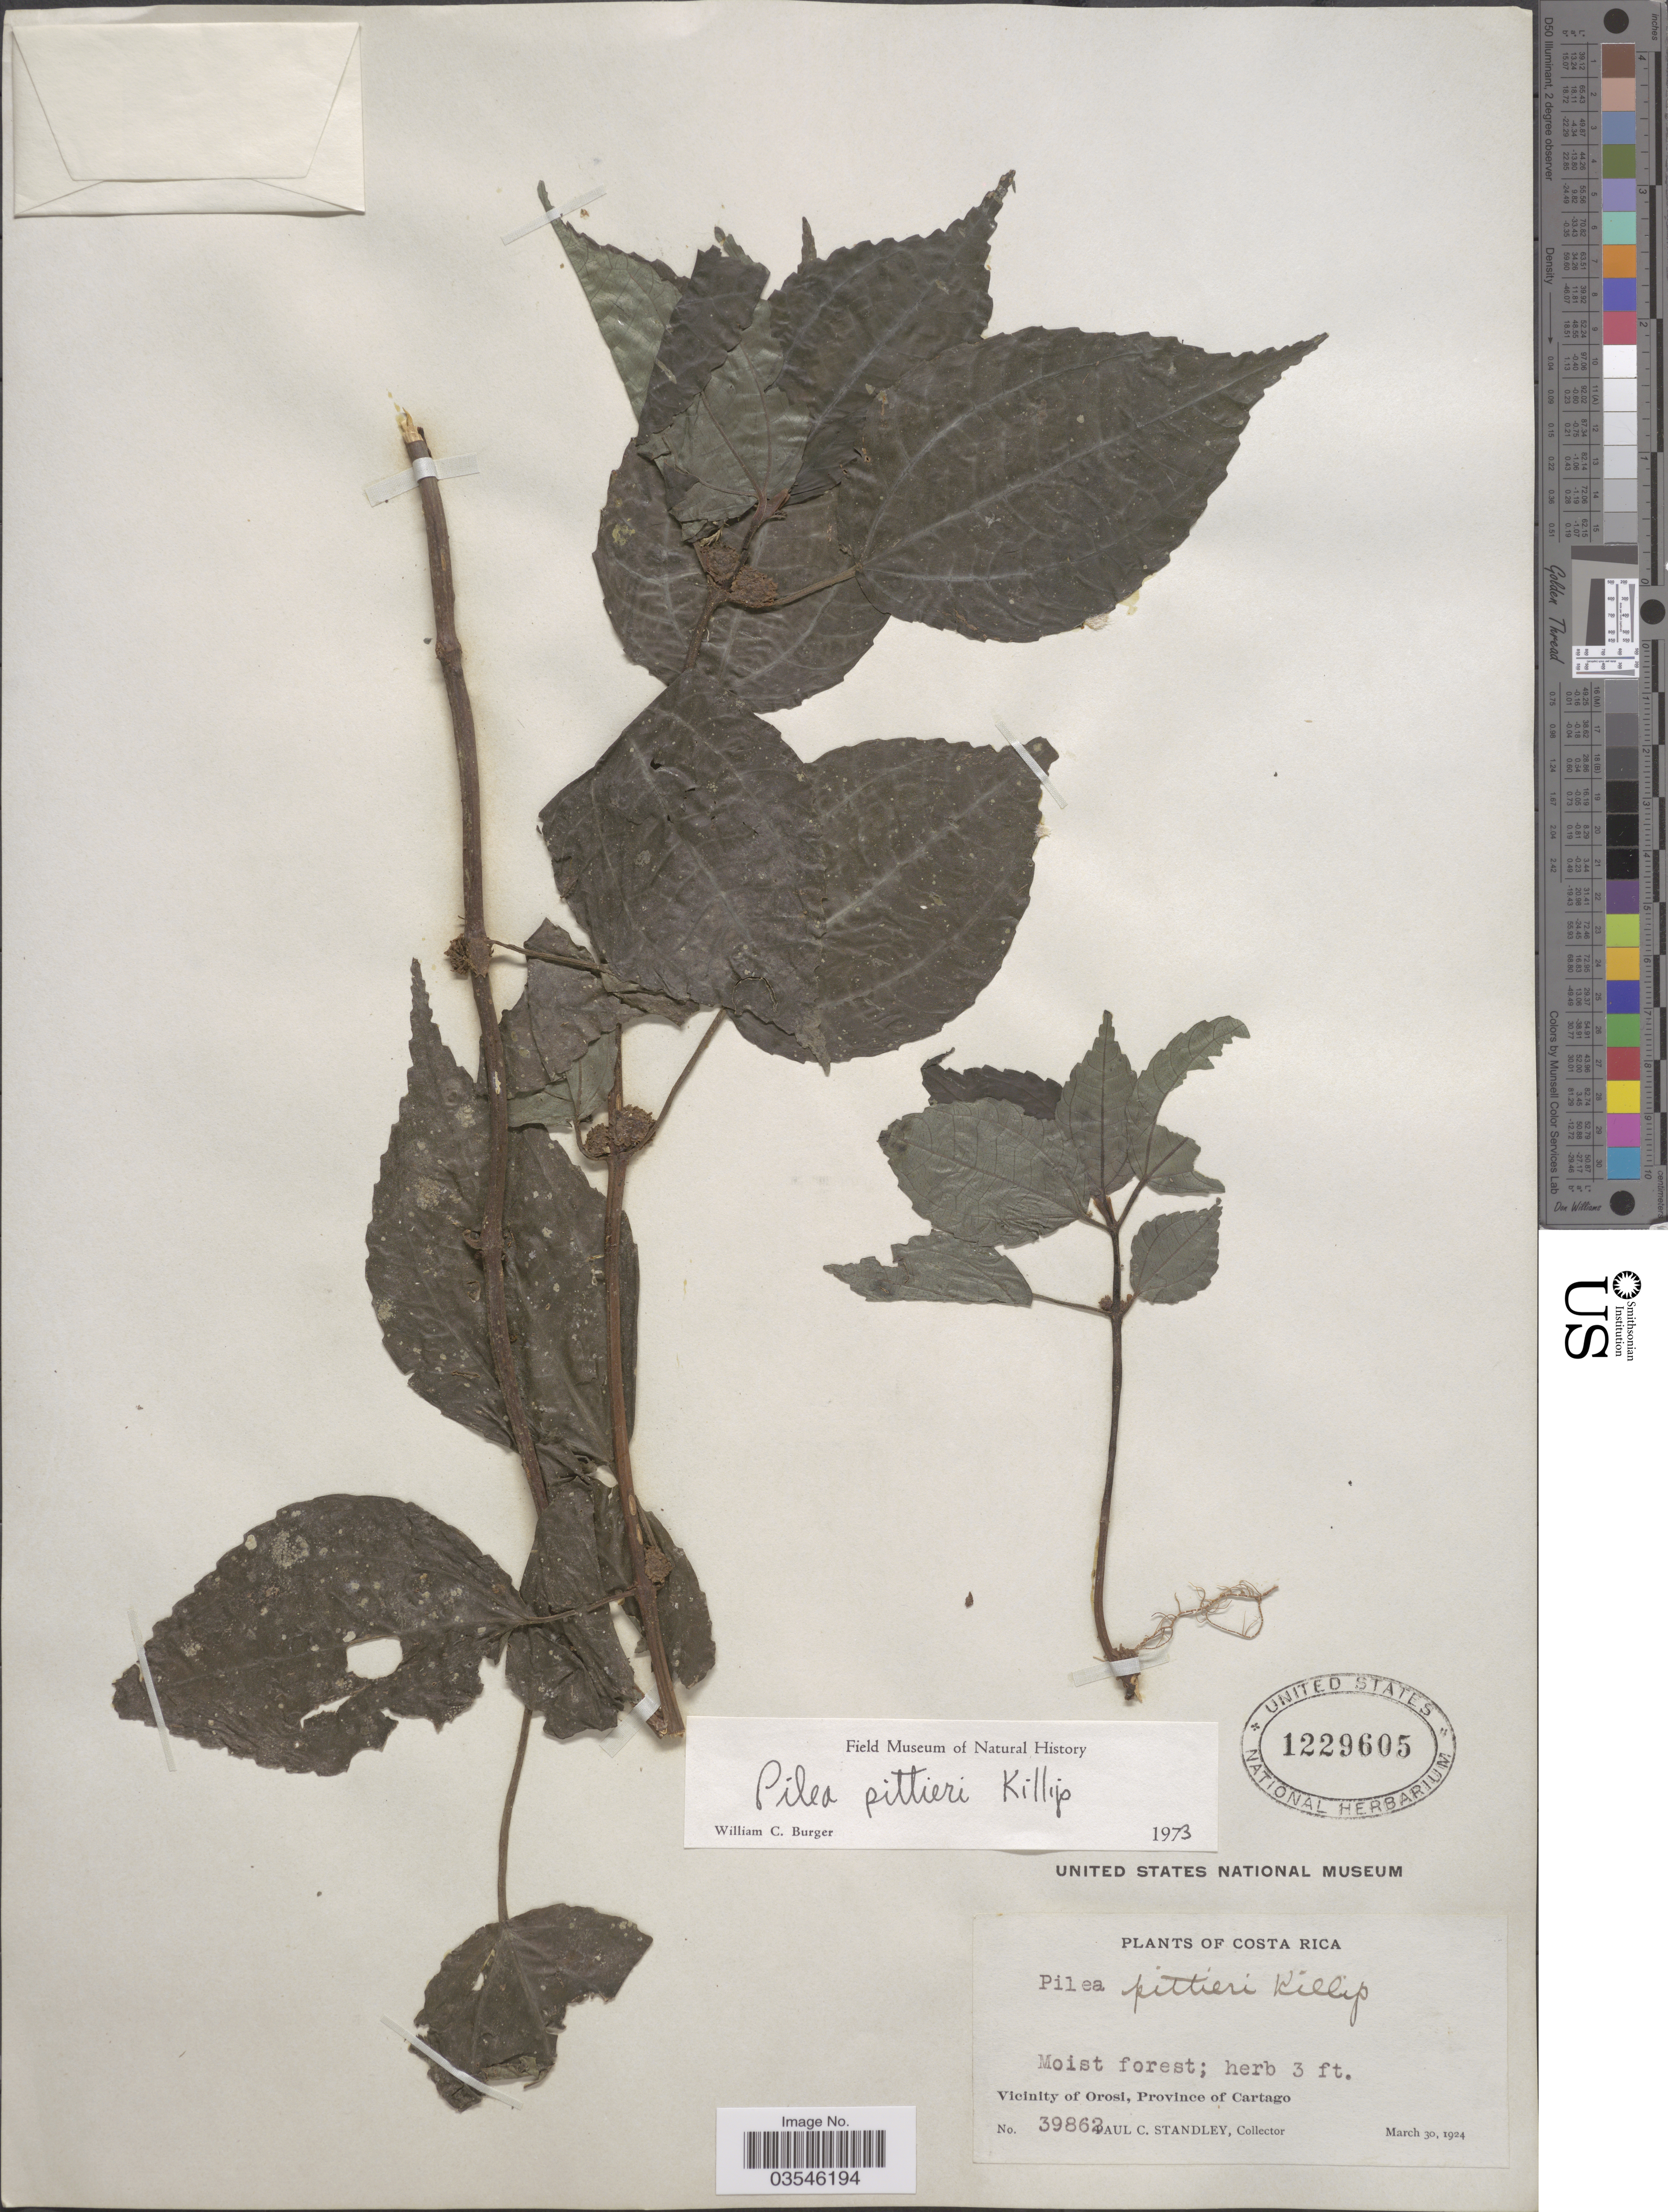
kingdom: Plantae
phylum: Tracheophyta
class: Magnoliopsida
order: Rosales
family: Urticaceae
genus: Pilea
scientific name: Pilea pittieri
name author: Killip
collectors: P. C. Standley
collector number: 39862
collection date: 1924-03-30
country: Costa Rica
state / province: Cartago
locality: Vicinity of Orosi, Province of Cartago.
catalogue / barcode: US 1229605